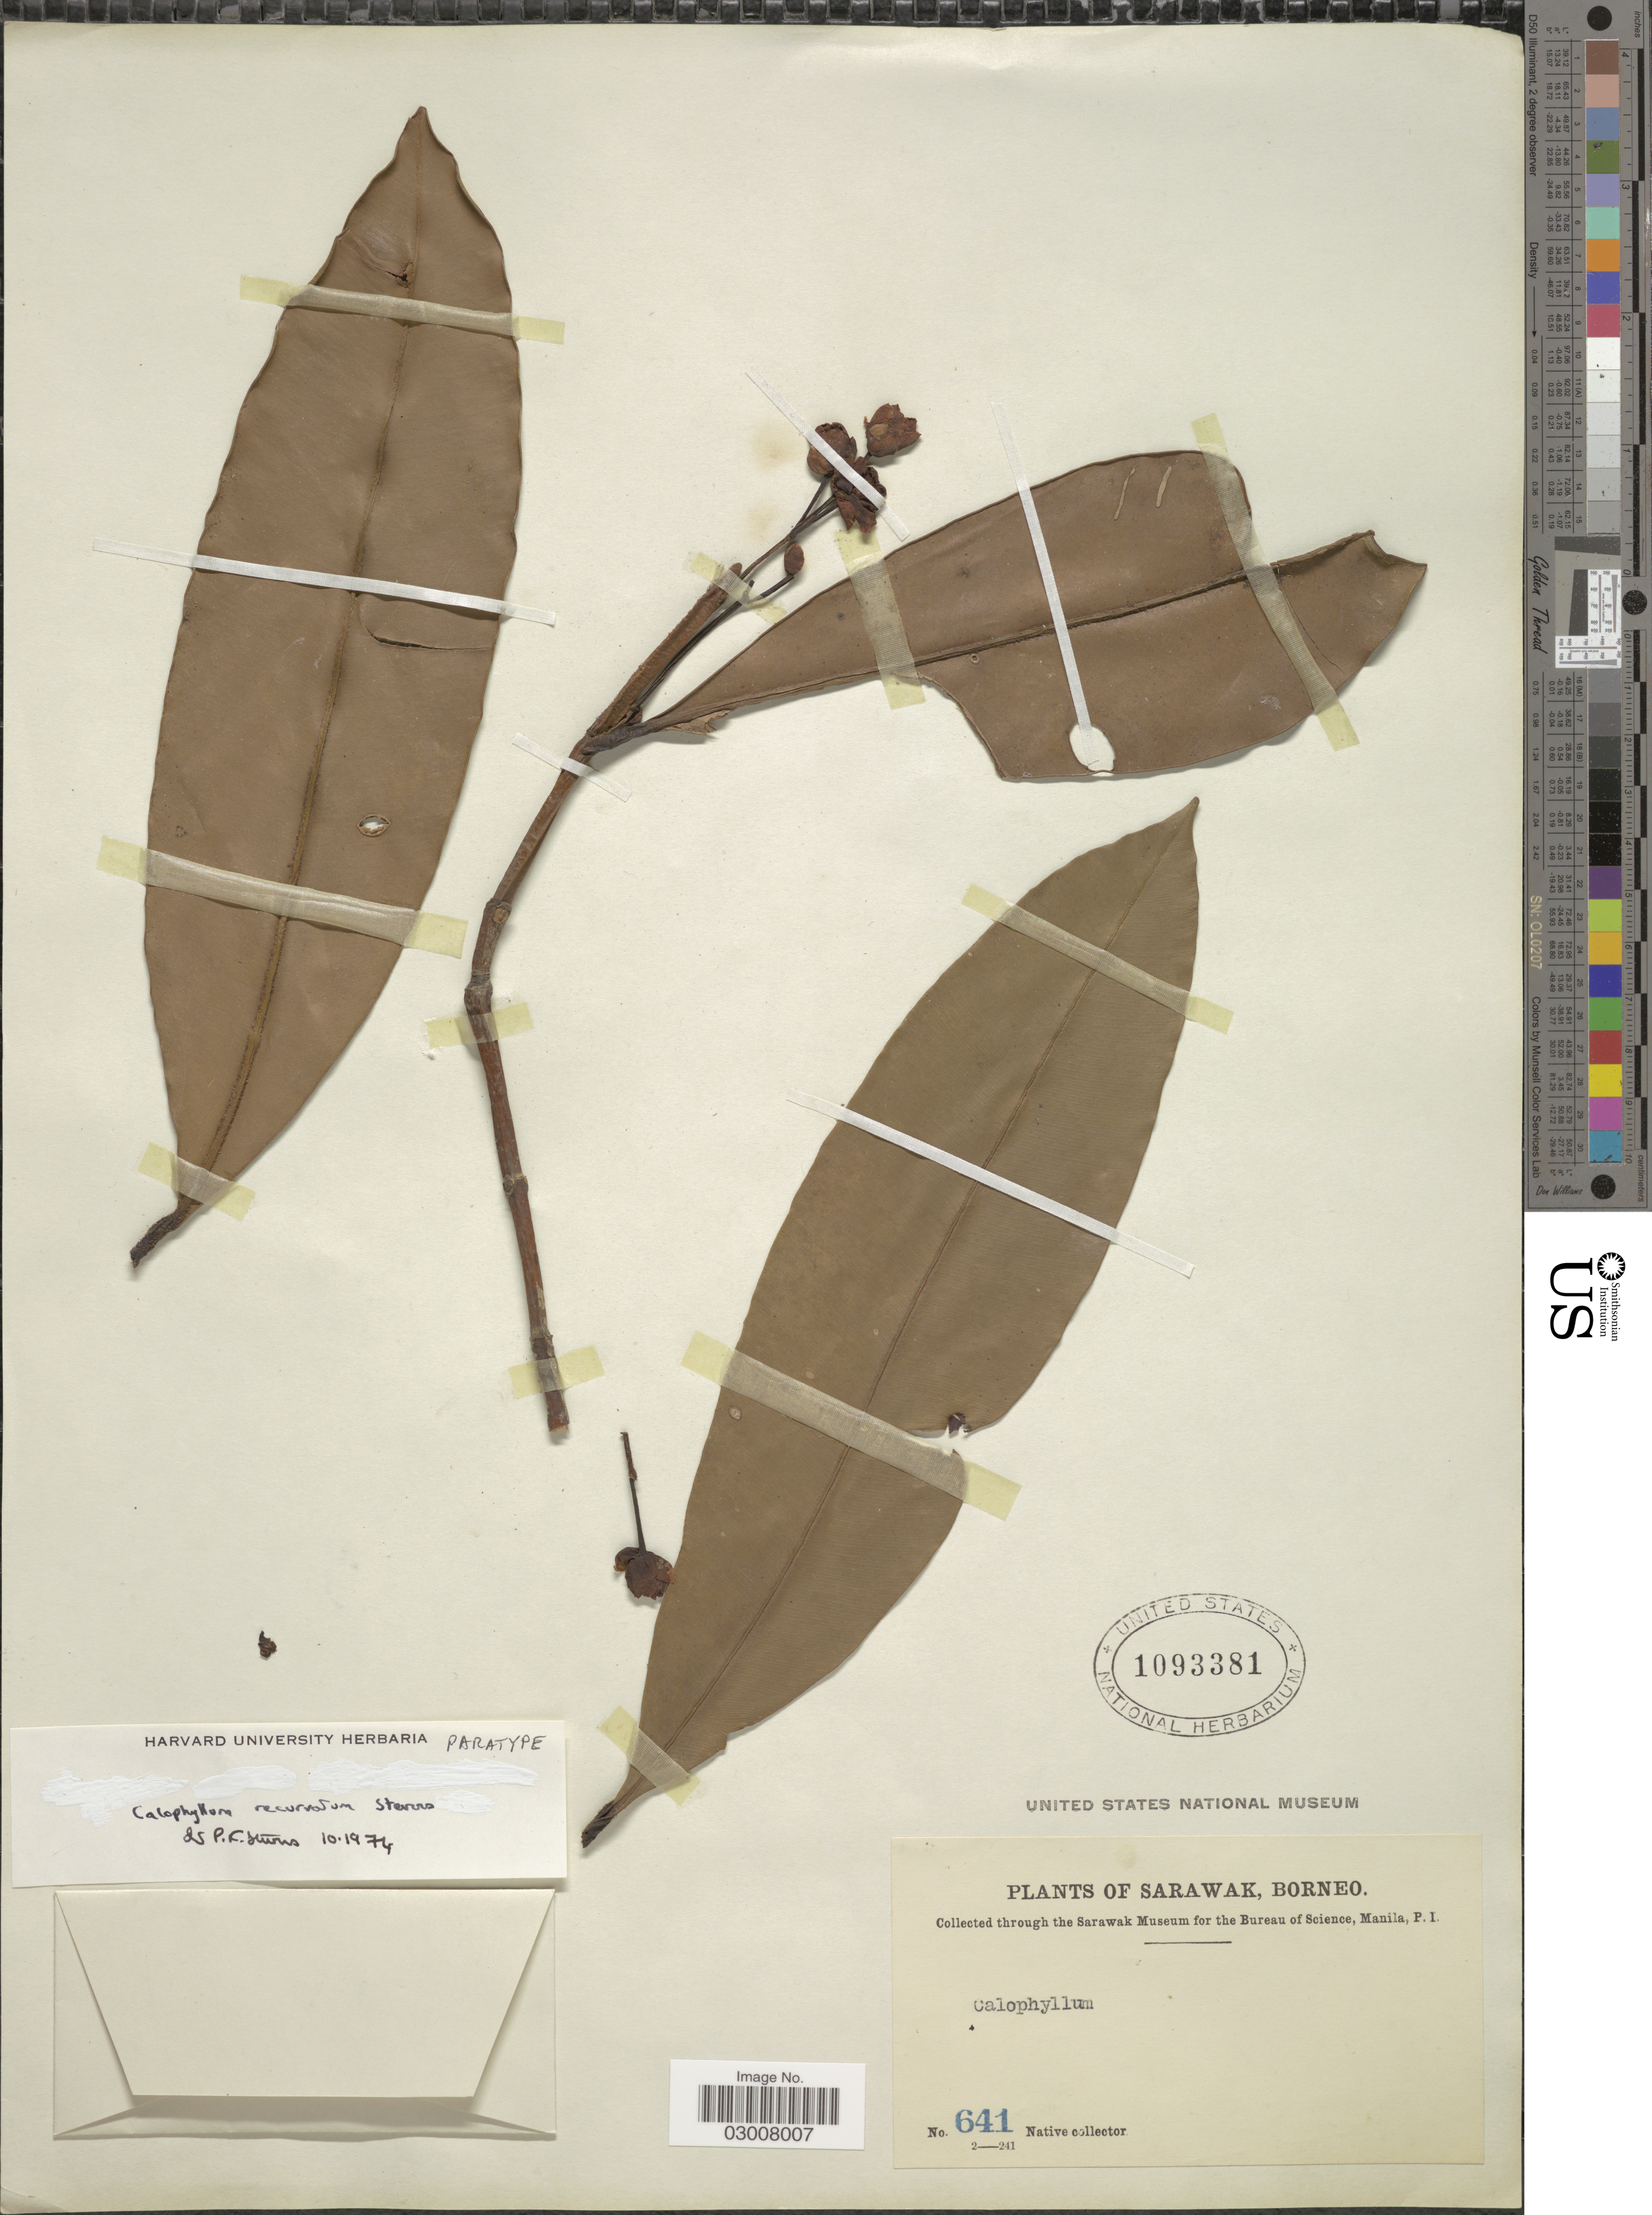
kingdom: Plantae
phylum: Tracheophyta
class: Magnoliopsida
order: Malpighiales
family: Calophyllaceae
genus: Calophyllum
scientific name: Calophyllum recurvatum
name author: P.F. Stevens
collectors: Native collector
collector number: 641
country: Malaysia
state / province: Sarawak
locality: Borneo.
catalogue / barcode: US 1093381